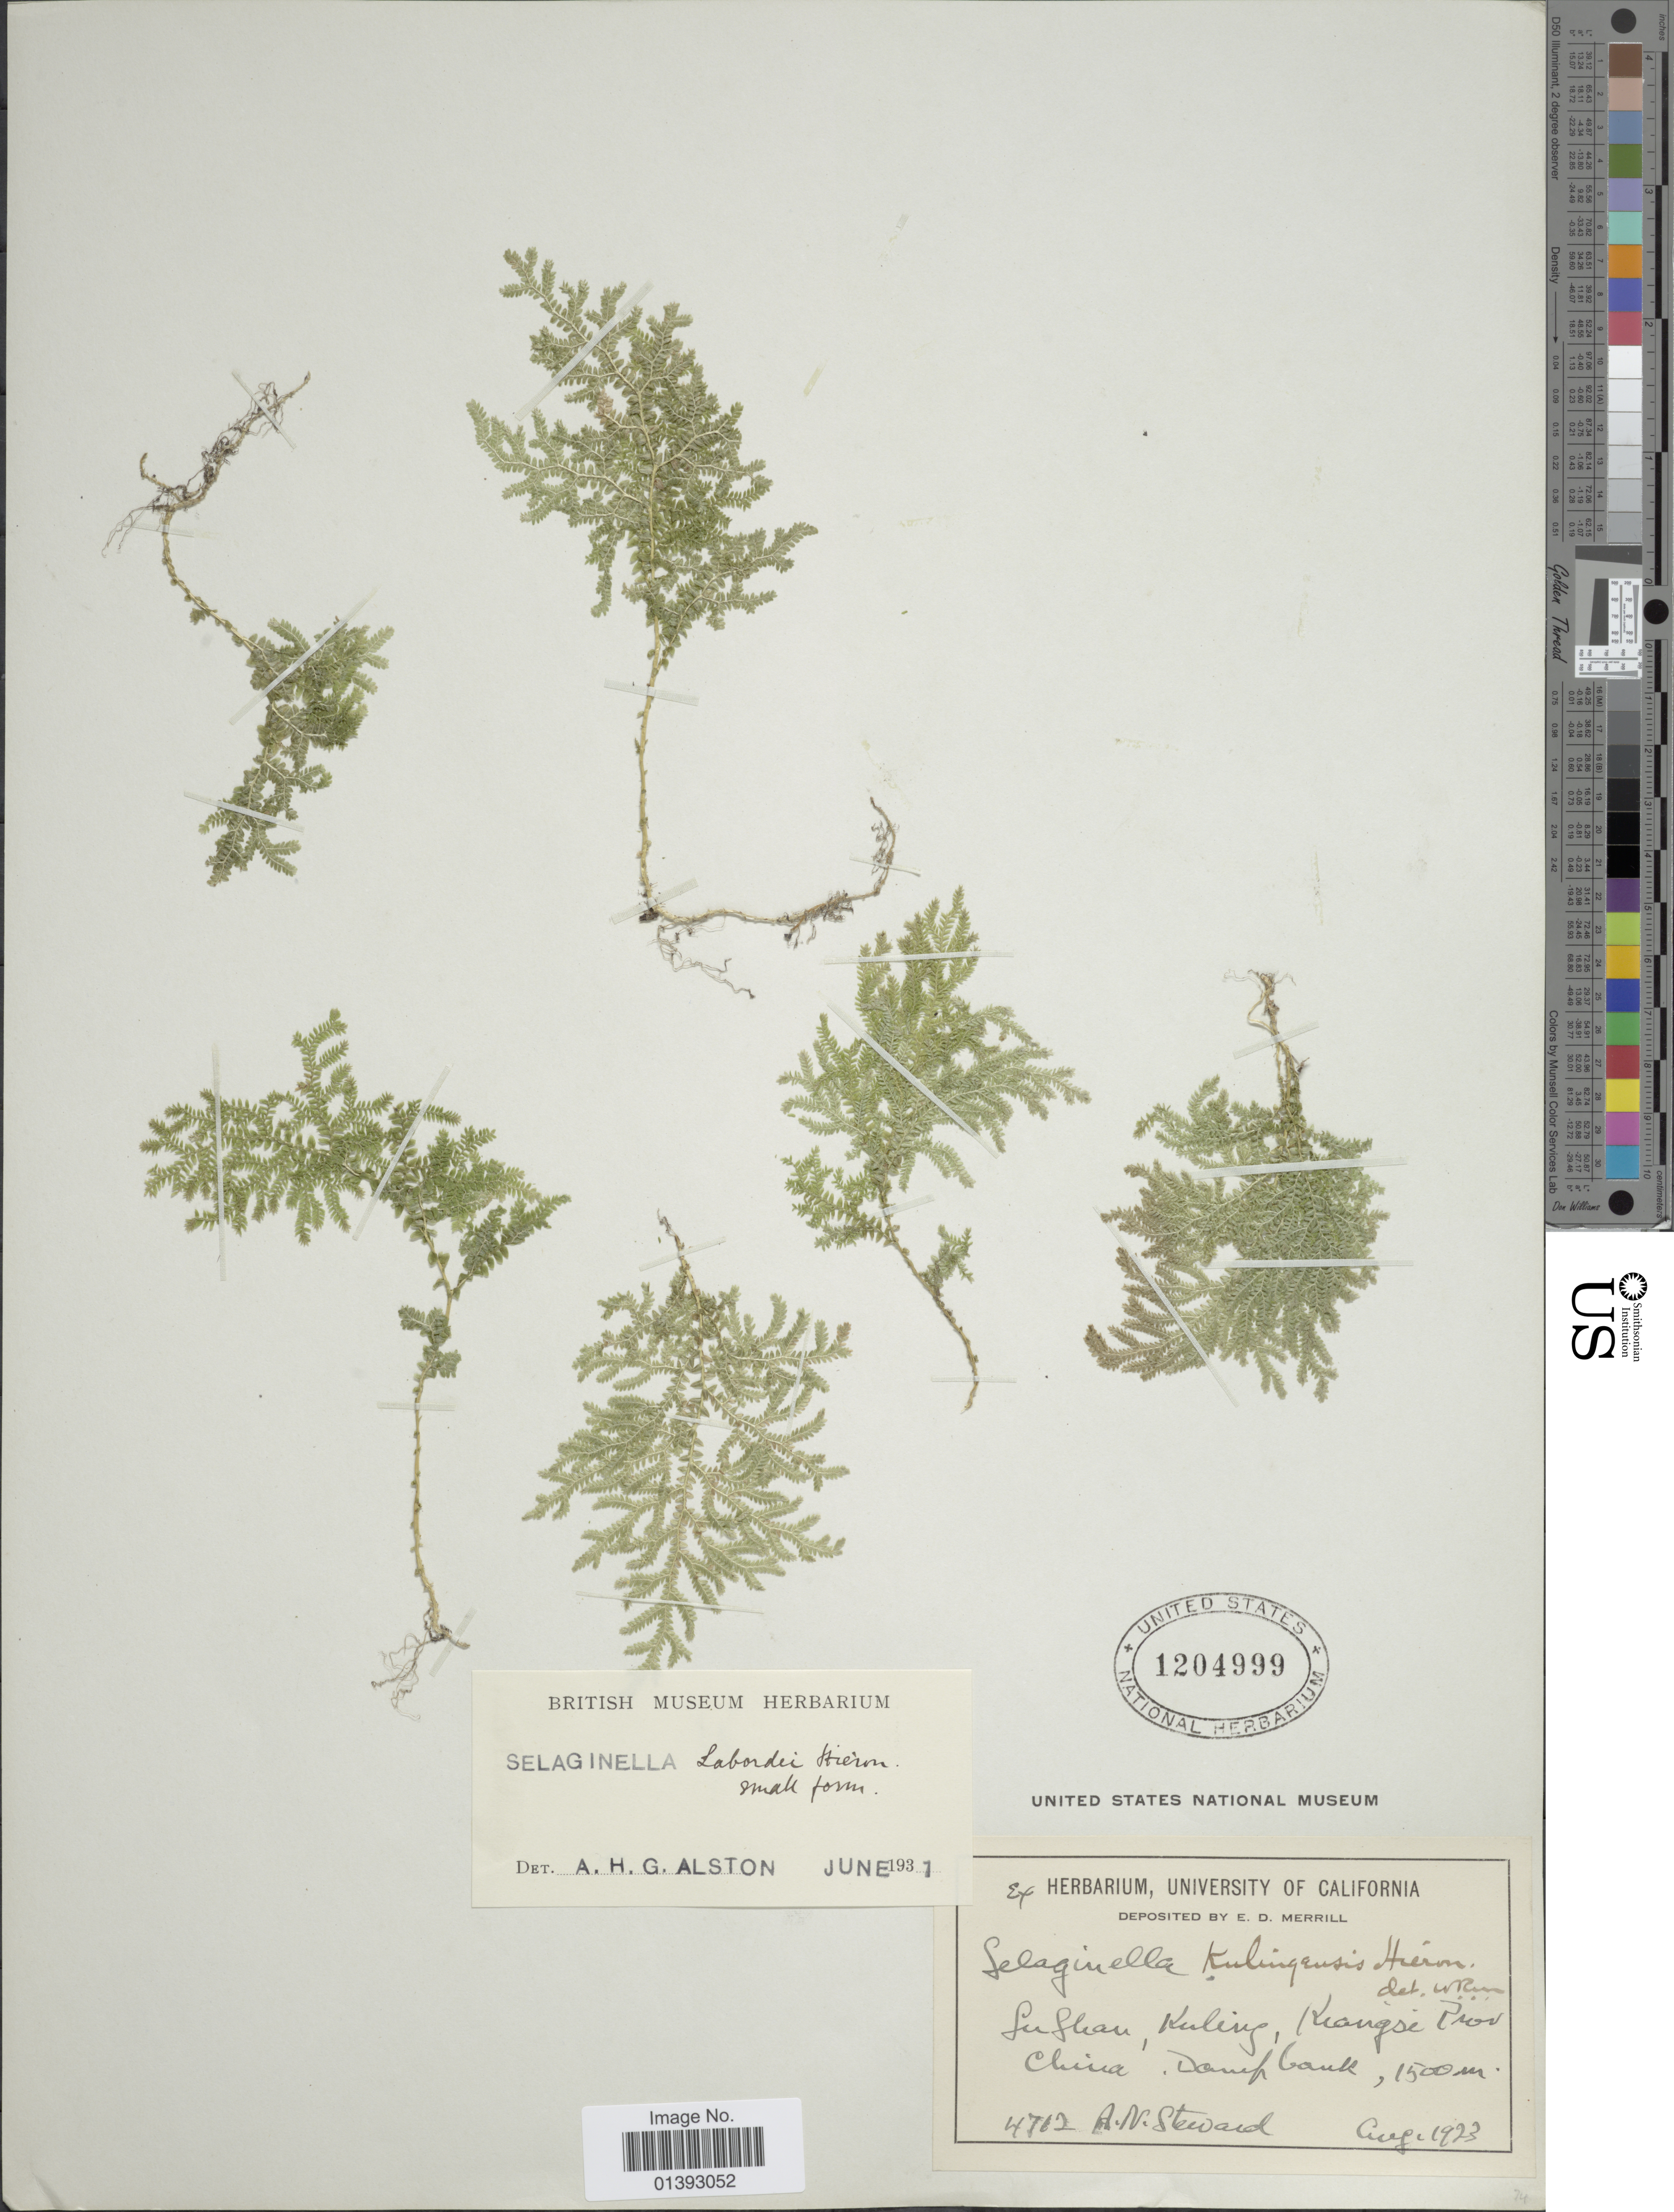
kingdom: Plantae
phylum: Tracheophyta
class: Lycopodiopsida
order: Selaginellales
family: Selaginellaceae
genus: Selaginella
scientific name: Selaginella labordei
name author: Hieron. ex Christ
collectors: A. N. Steward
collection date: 1923-08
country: China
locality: Susham, Kuling, Krangsi prov., damp bank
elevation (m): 1500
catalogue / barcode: US 1204999